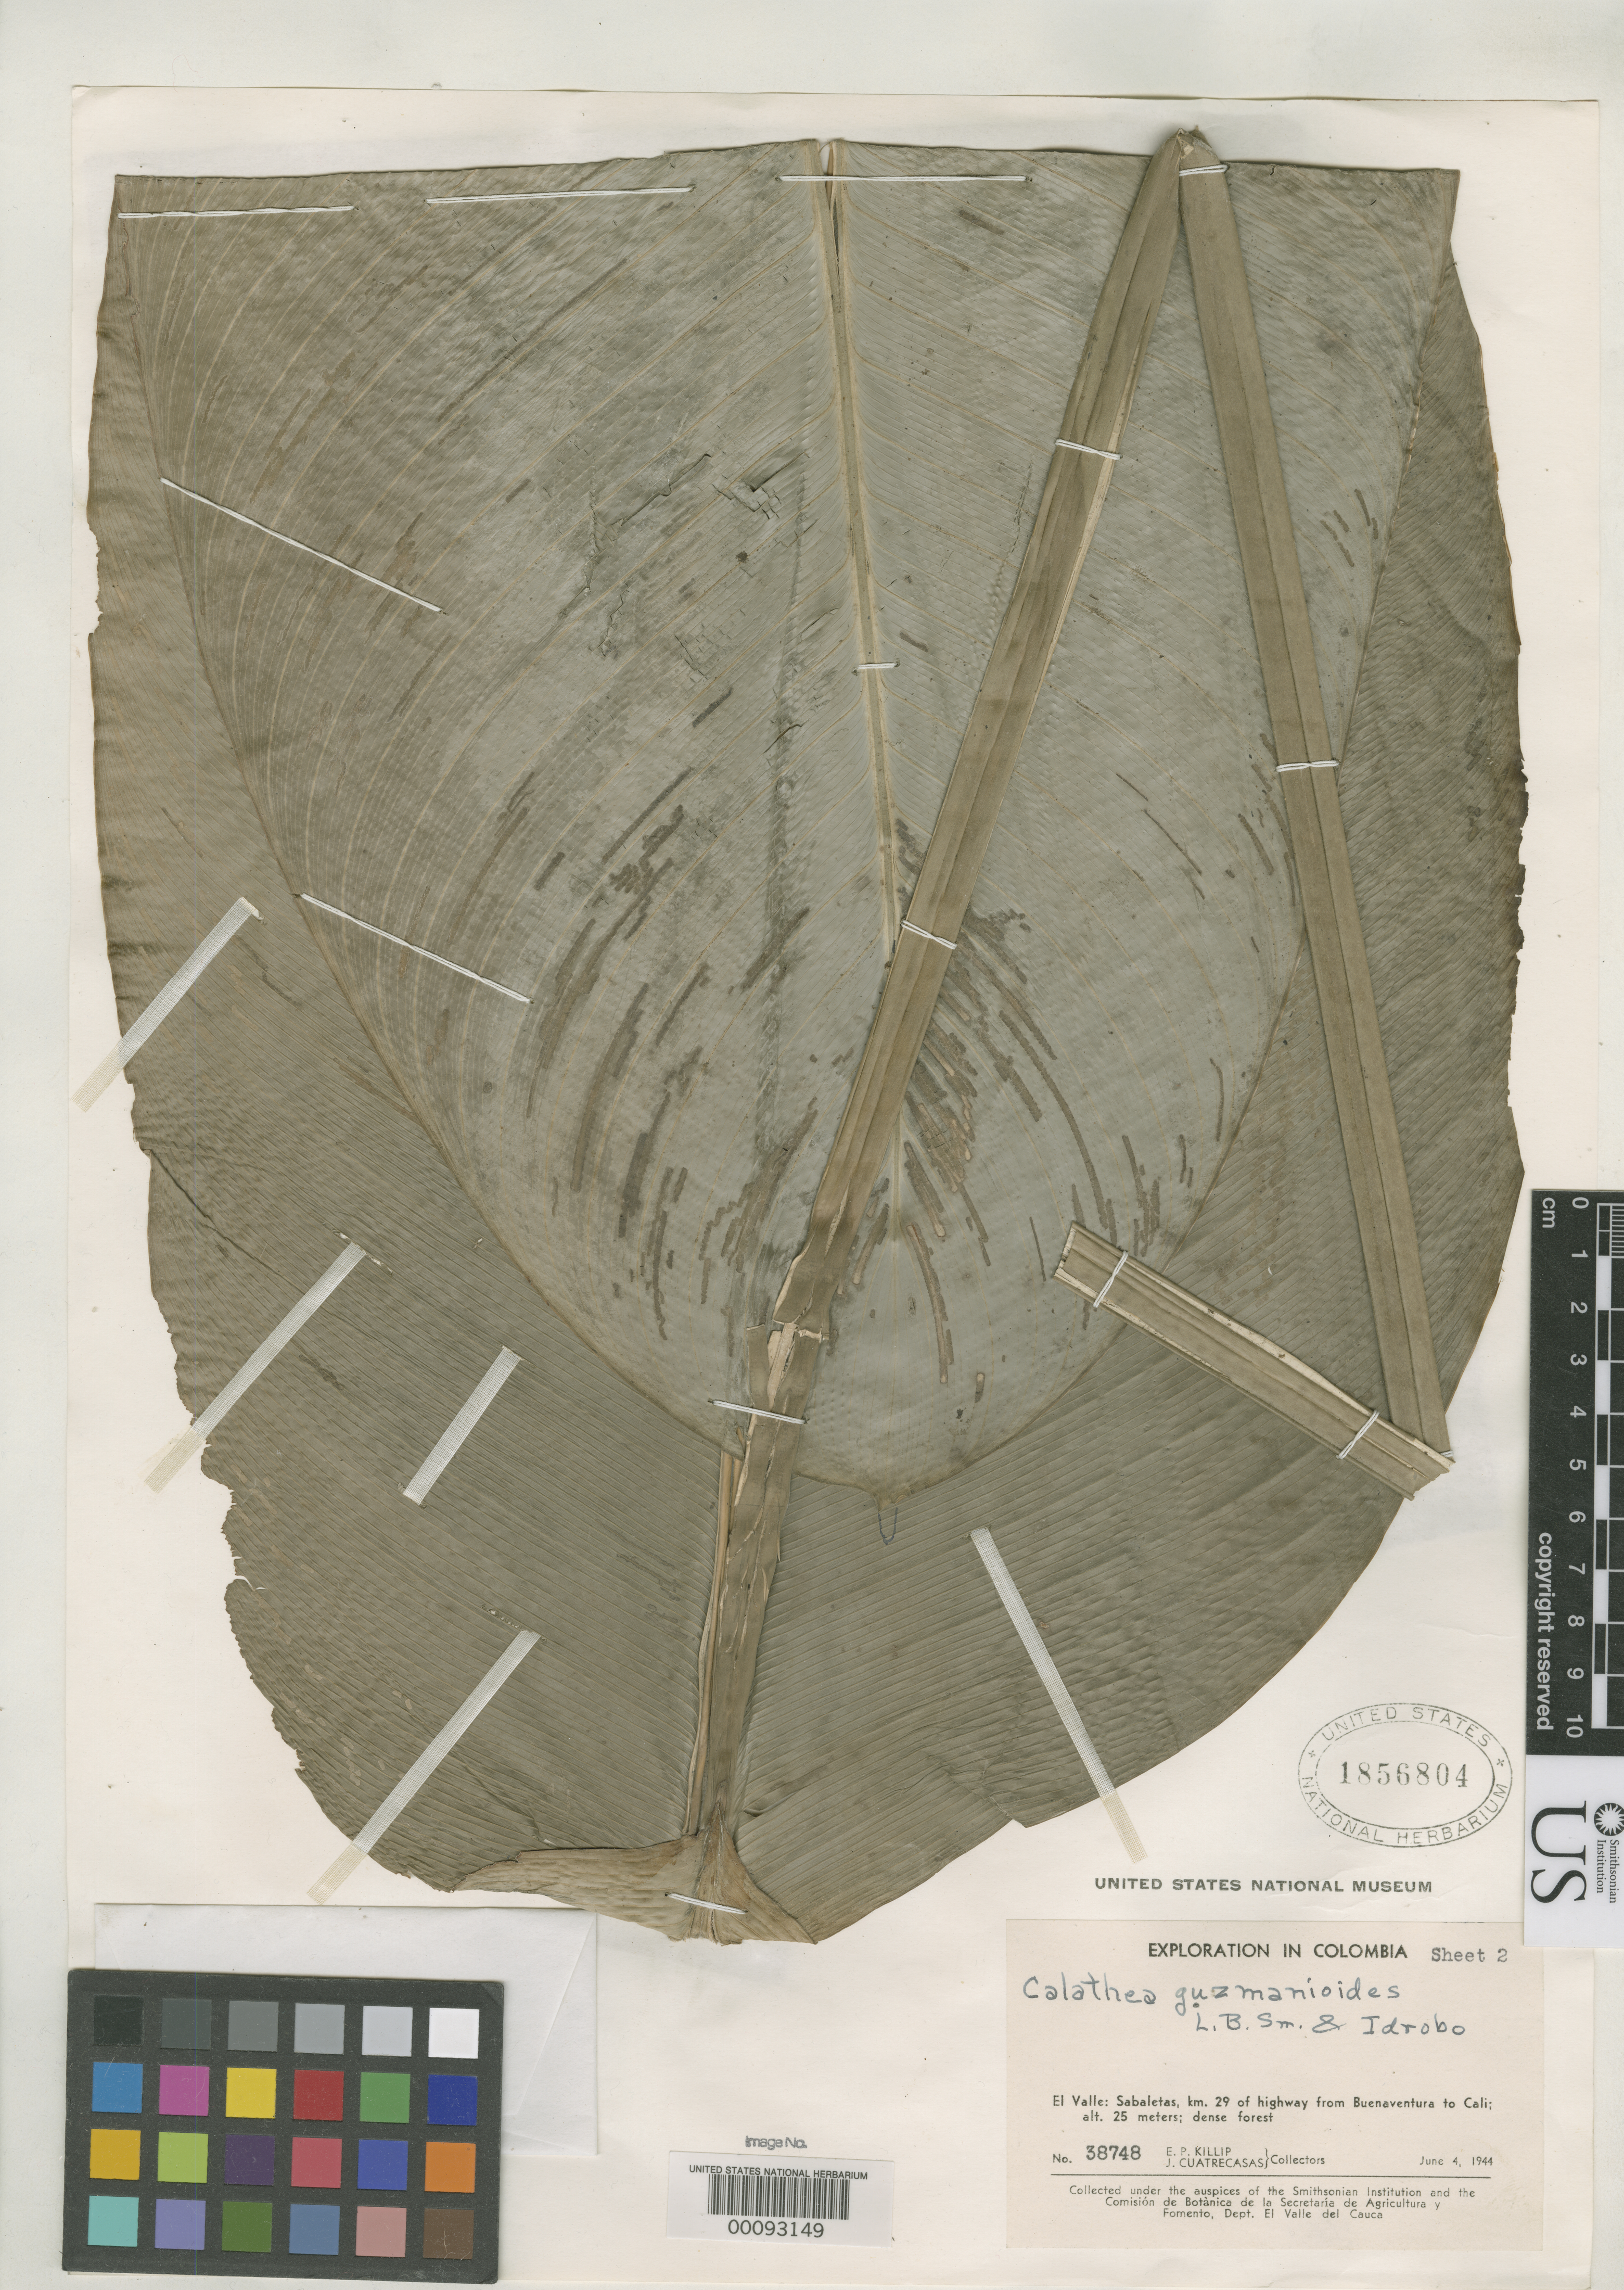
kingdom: Plantae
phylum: Tracheophyta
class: Liliopsida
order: Zingiberales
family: Marantaceae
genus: Calathea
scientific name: Calathea guzmanioides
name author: L.B. Sm. & Idrobo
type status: Holotype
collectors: E. P. Killip & J. Cuatrecasas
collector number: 38748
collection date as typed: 04 Jun 1944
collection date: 1944-06-04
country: Colombia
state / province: Valle del Cauca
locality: Sabaletas, km 29 of highway from Buena Ventura to Cali.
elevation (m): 25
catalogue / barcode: US 1856804